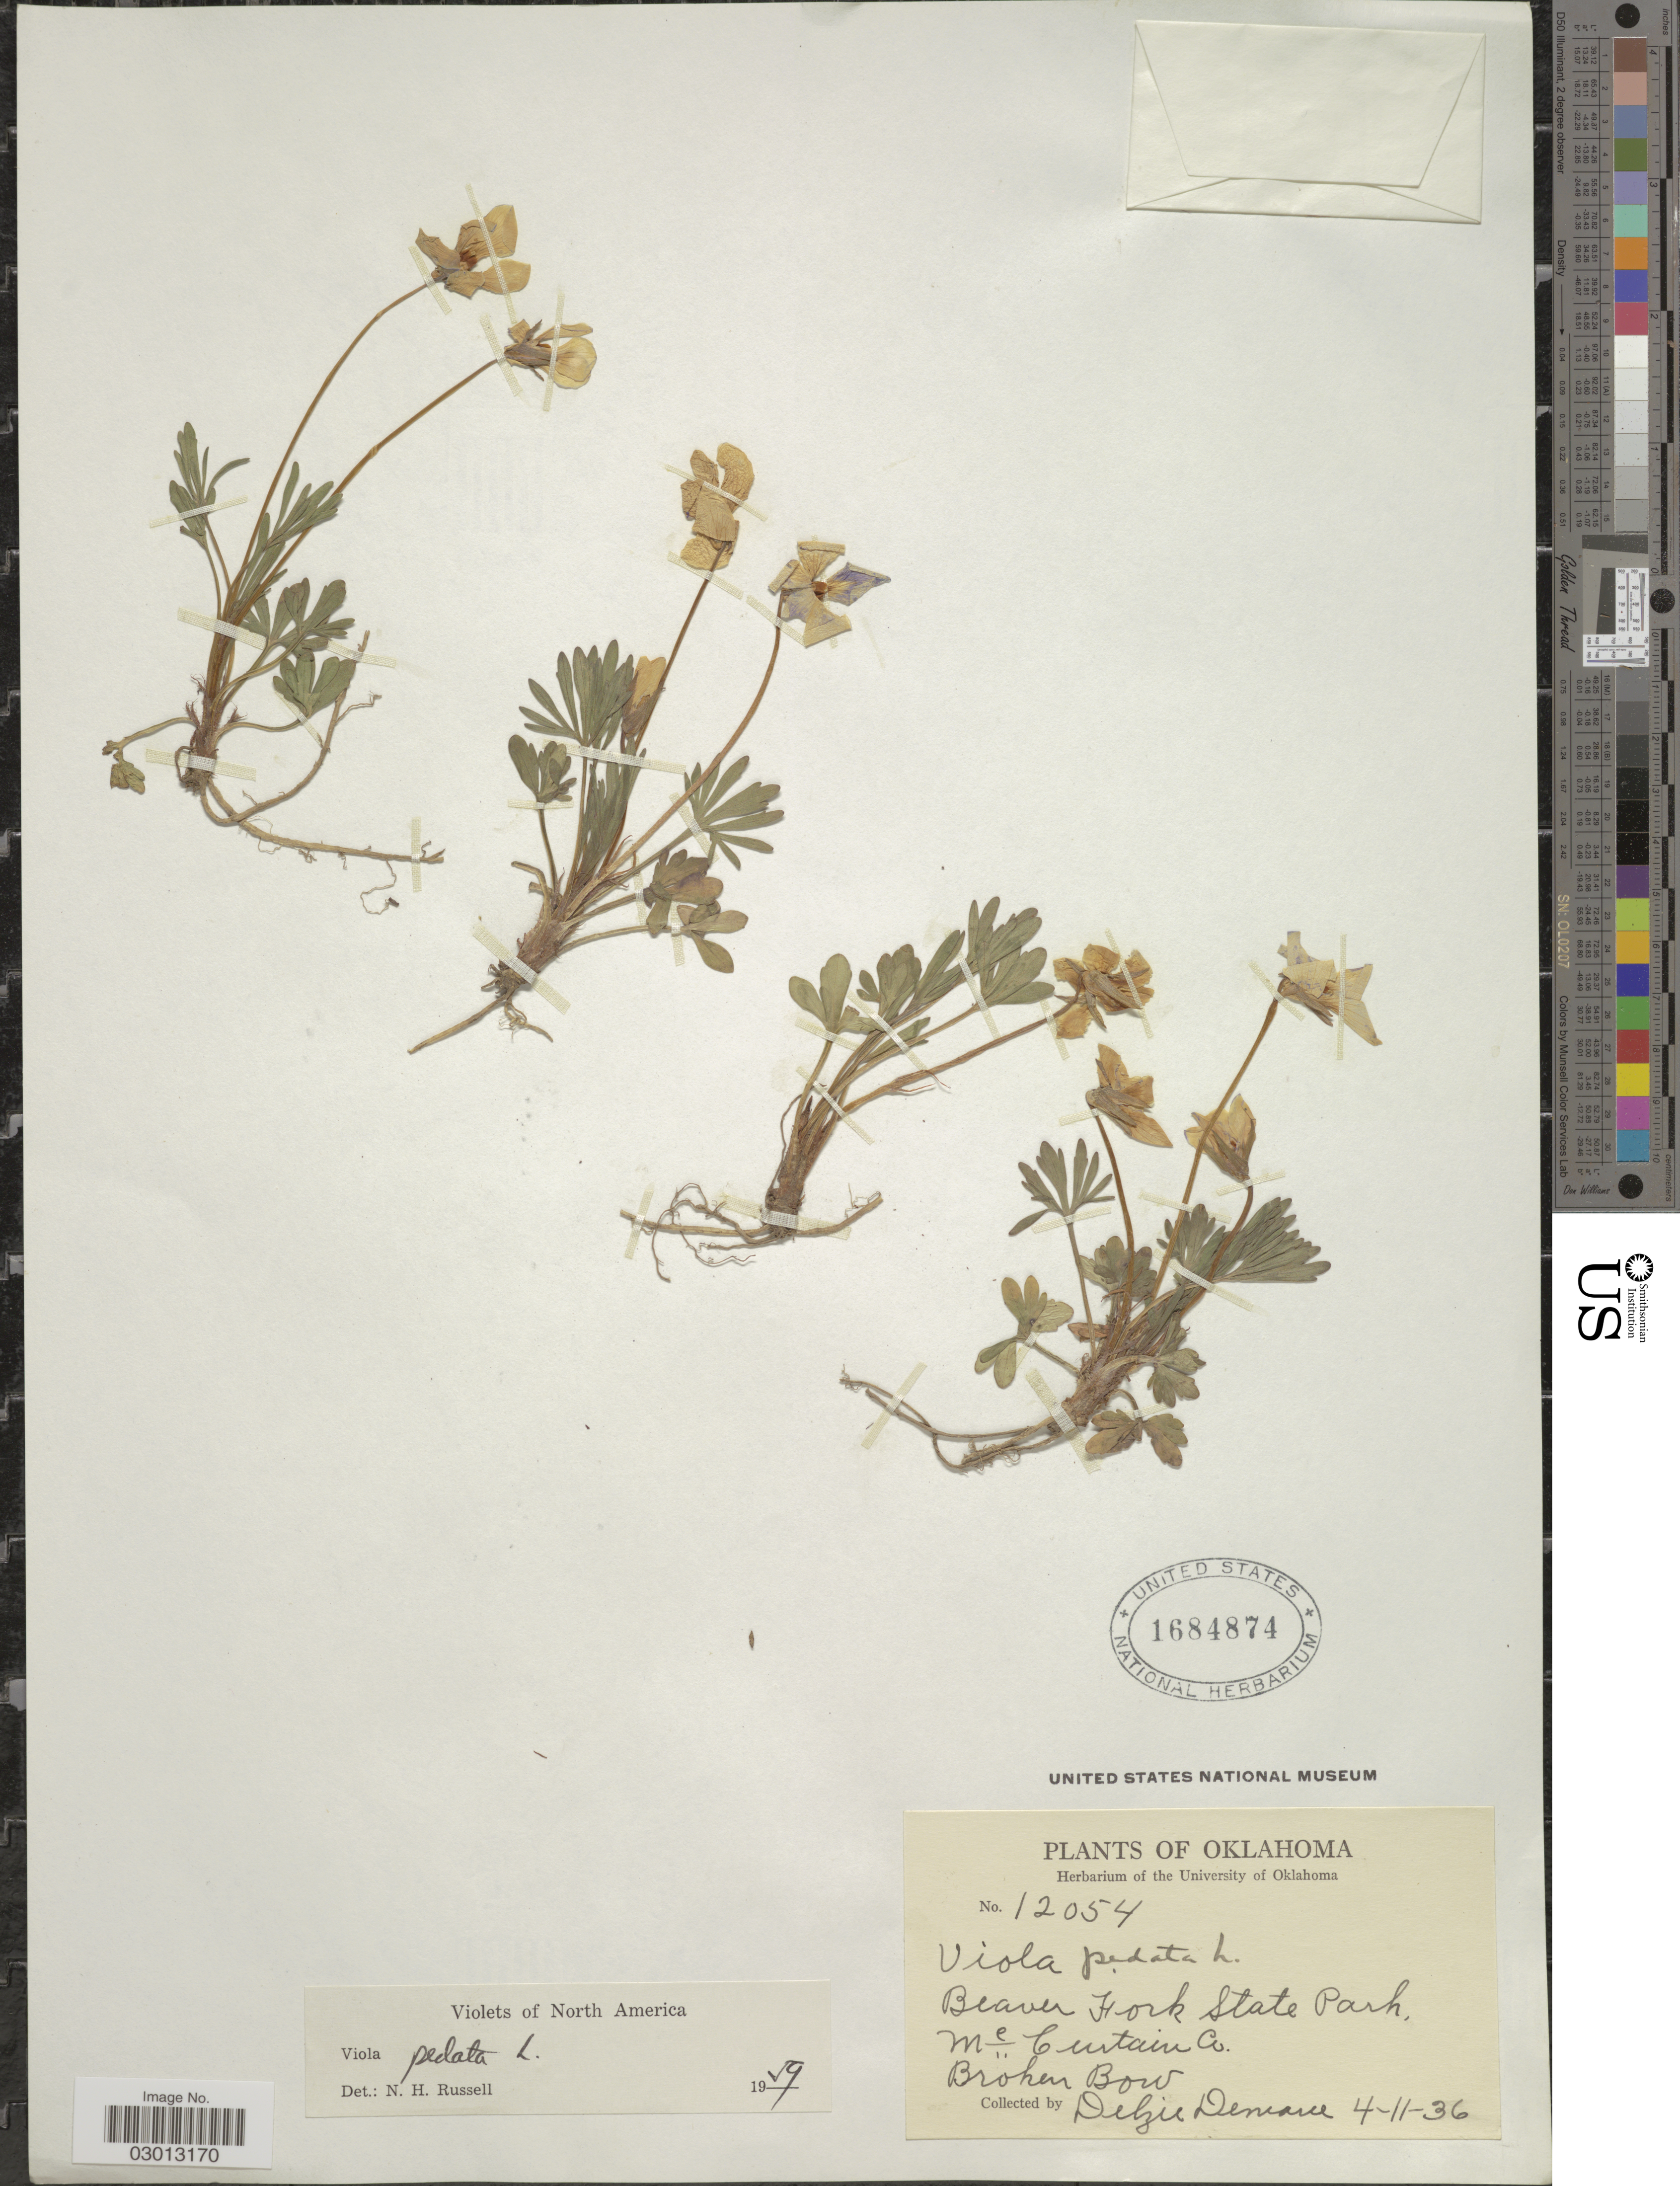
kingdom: Plantae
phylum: Tracheophyta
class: Magnoliopsida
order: Malpighiales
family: Violaceae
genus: Viola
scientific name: Viola pedata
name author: L.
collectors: D. Demaree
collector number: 12054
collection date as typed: Transcribed d/m/y: 11/4/36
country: United States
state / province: Oklahoma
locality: Beaver Fork State Park, Mc Curtain Co. Broken Bow.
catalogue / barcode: US 1684874